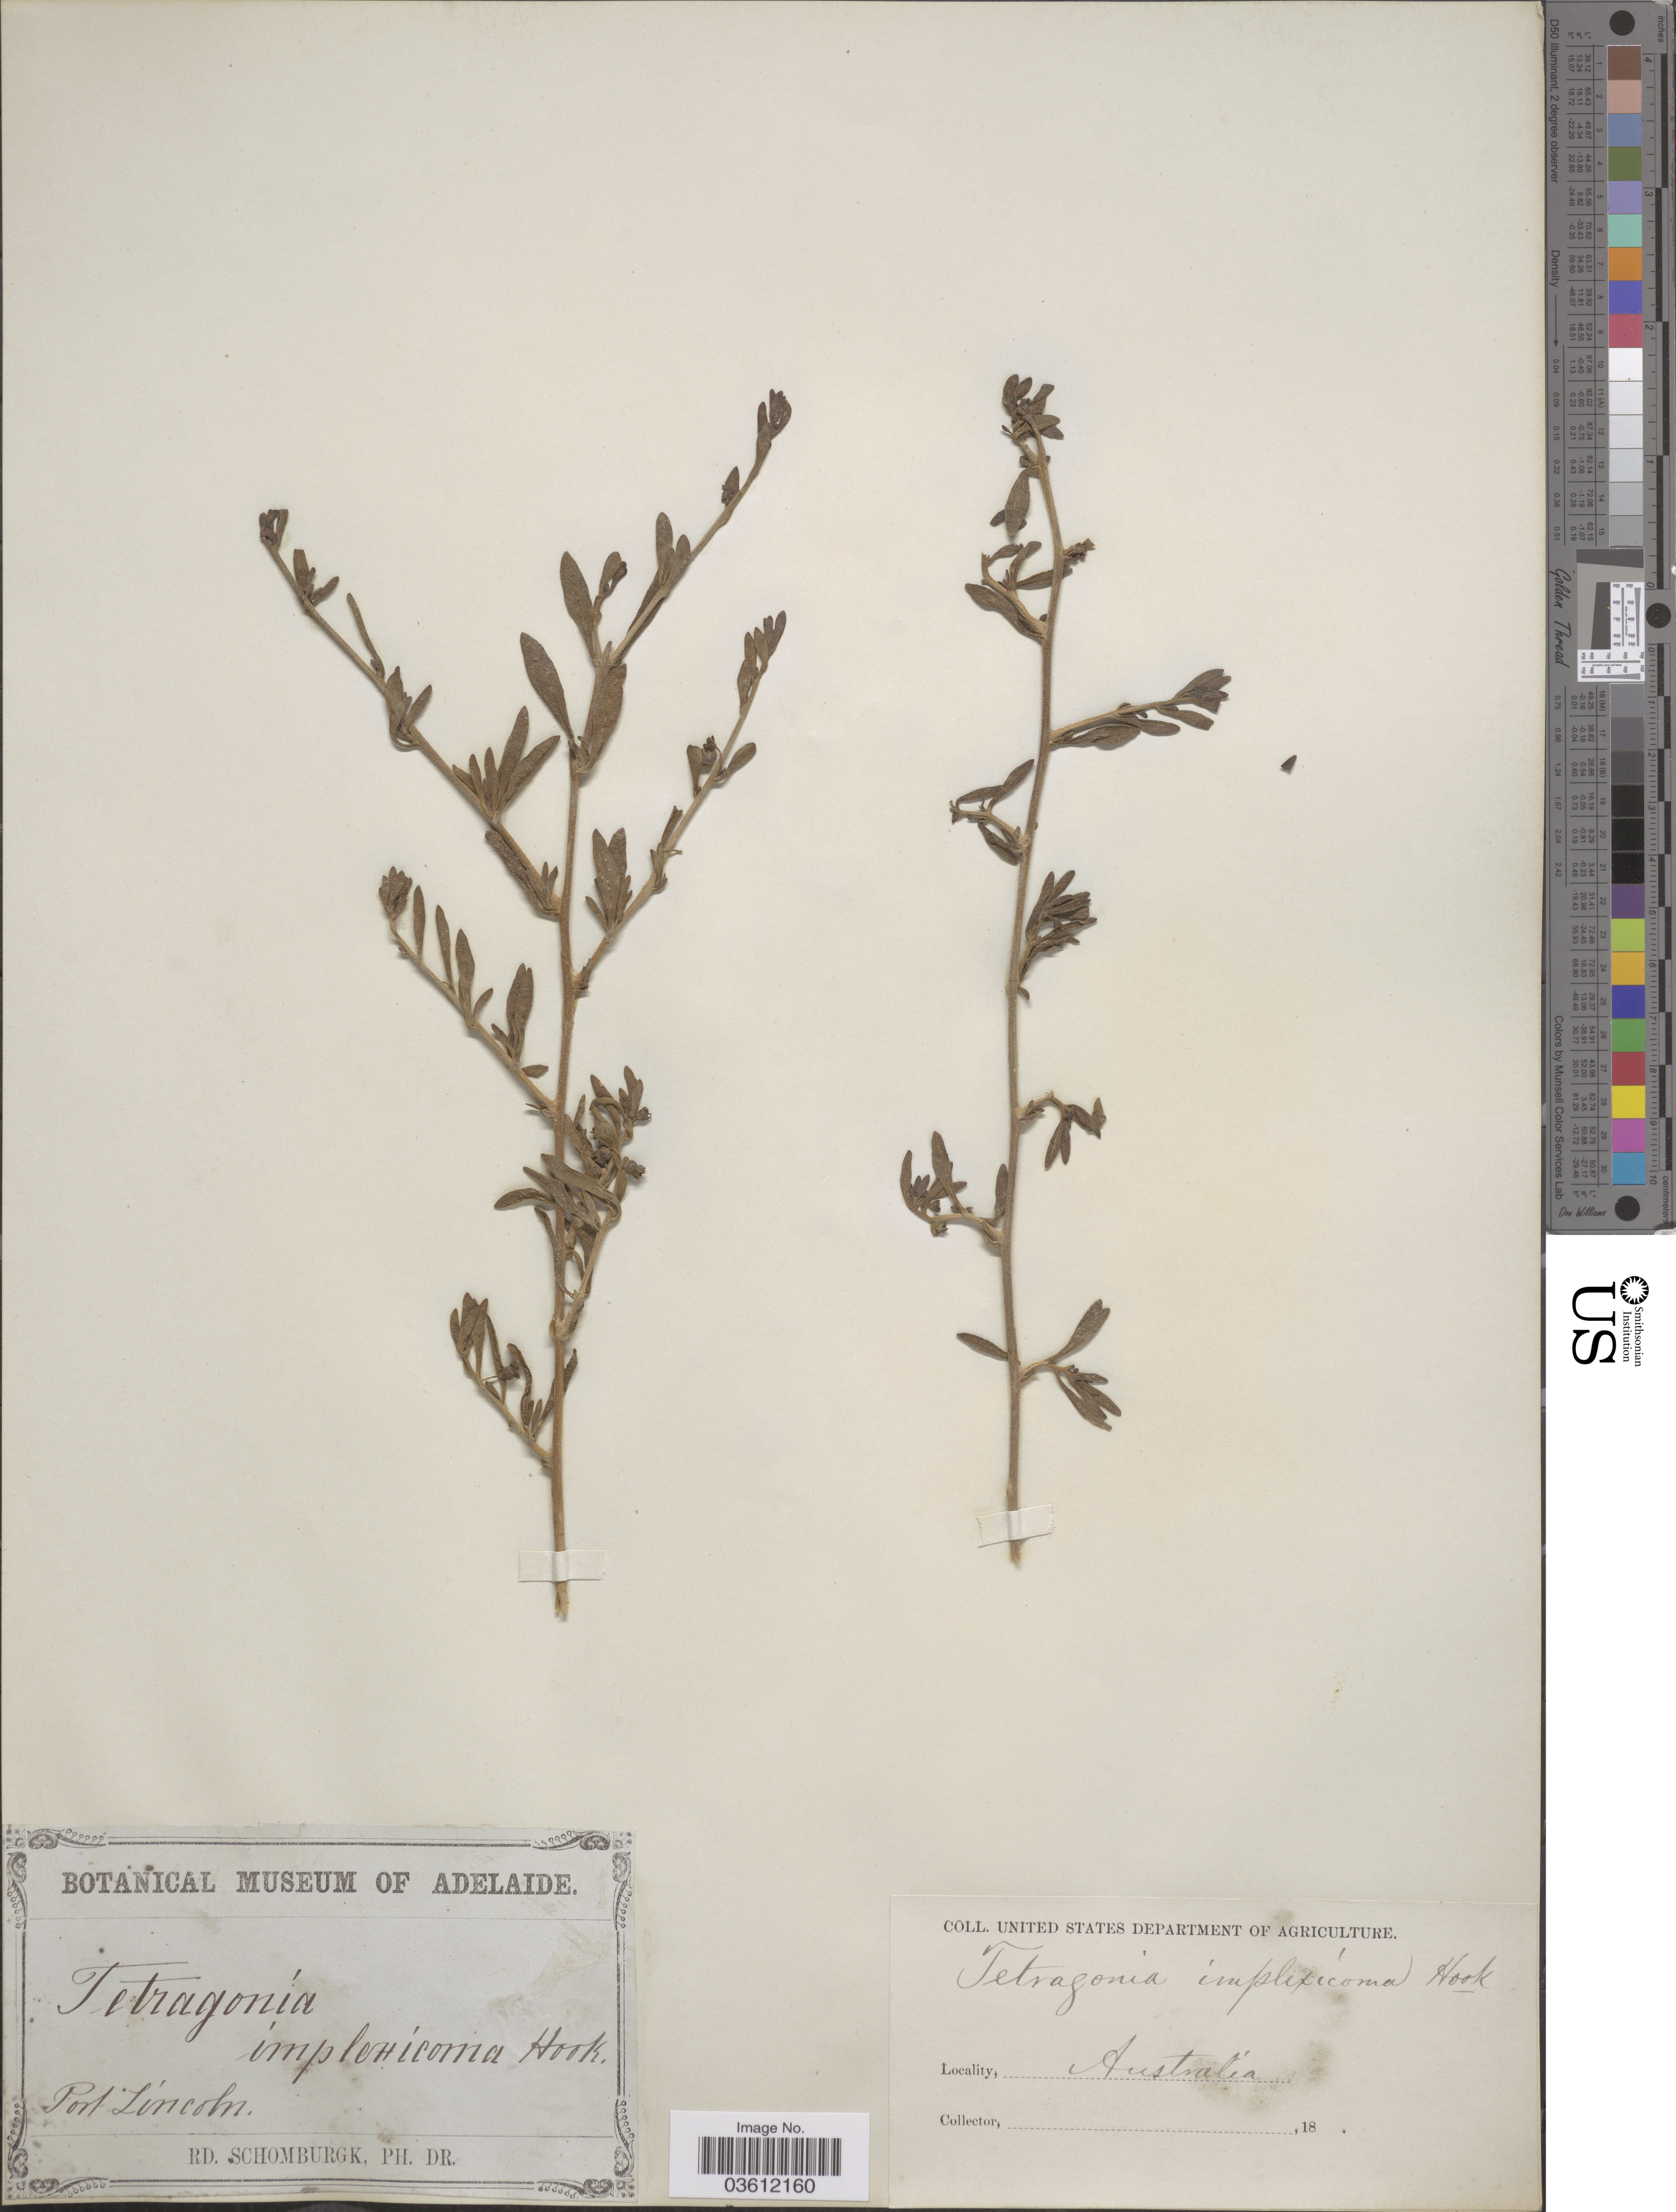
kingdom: Plantae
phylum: Tracheophyta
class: Magnoliopsida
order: Caryophyllales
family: Aizoaceae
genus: Tetragonia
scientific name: Tetragonia implexicoma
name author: (Miq.) Hook. f.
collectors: M. R. Schomburgk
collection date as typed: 18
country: Australia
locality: Port Lincoln.